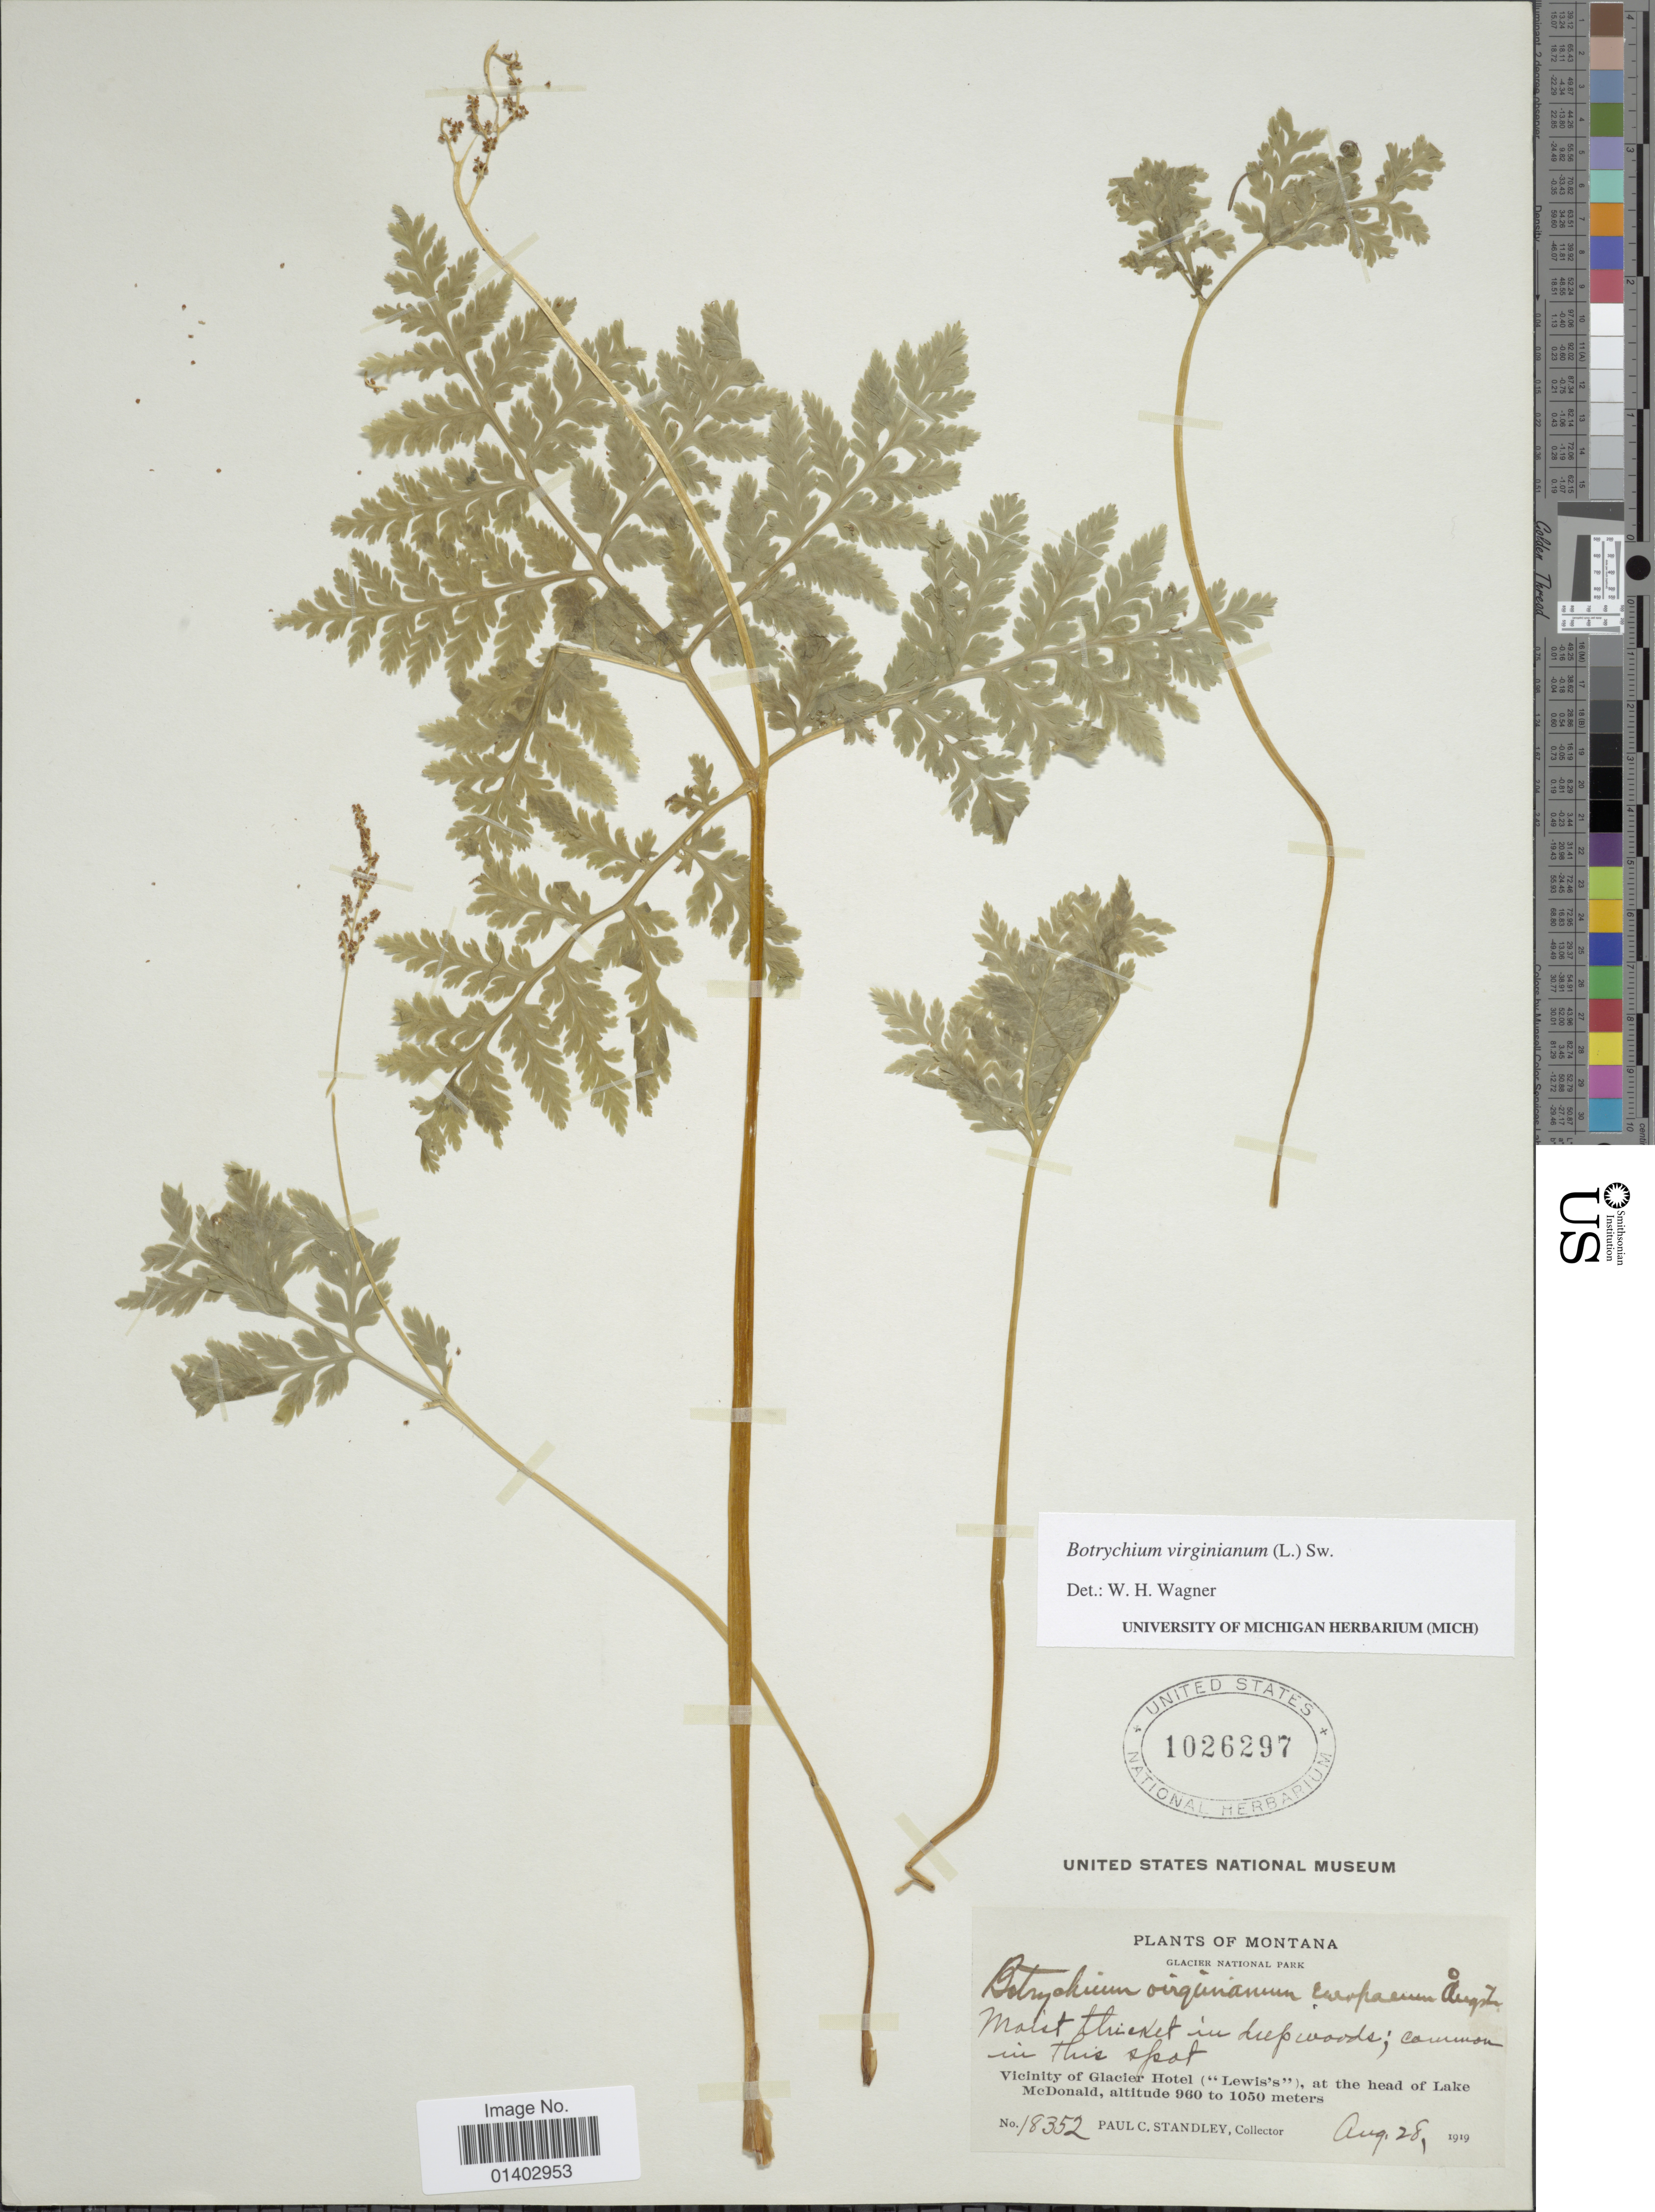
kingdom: Plantae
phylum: Tracheophyta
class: Polypodiopsida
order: Ophioglossales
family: Ophioglossaceae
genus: Botrychium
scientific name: Botrychium virginianum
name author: (L.) Sw.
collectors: P. C. Standley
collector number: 18352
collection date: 1919-08-28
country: United States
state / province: Montana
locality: Glacier Natonal Park, Vicinity of Hotel ("Lewis's"), at the head of Lake McDonald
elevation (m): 960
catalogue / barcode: US 1026297